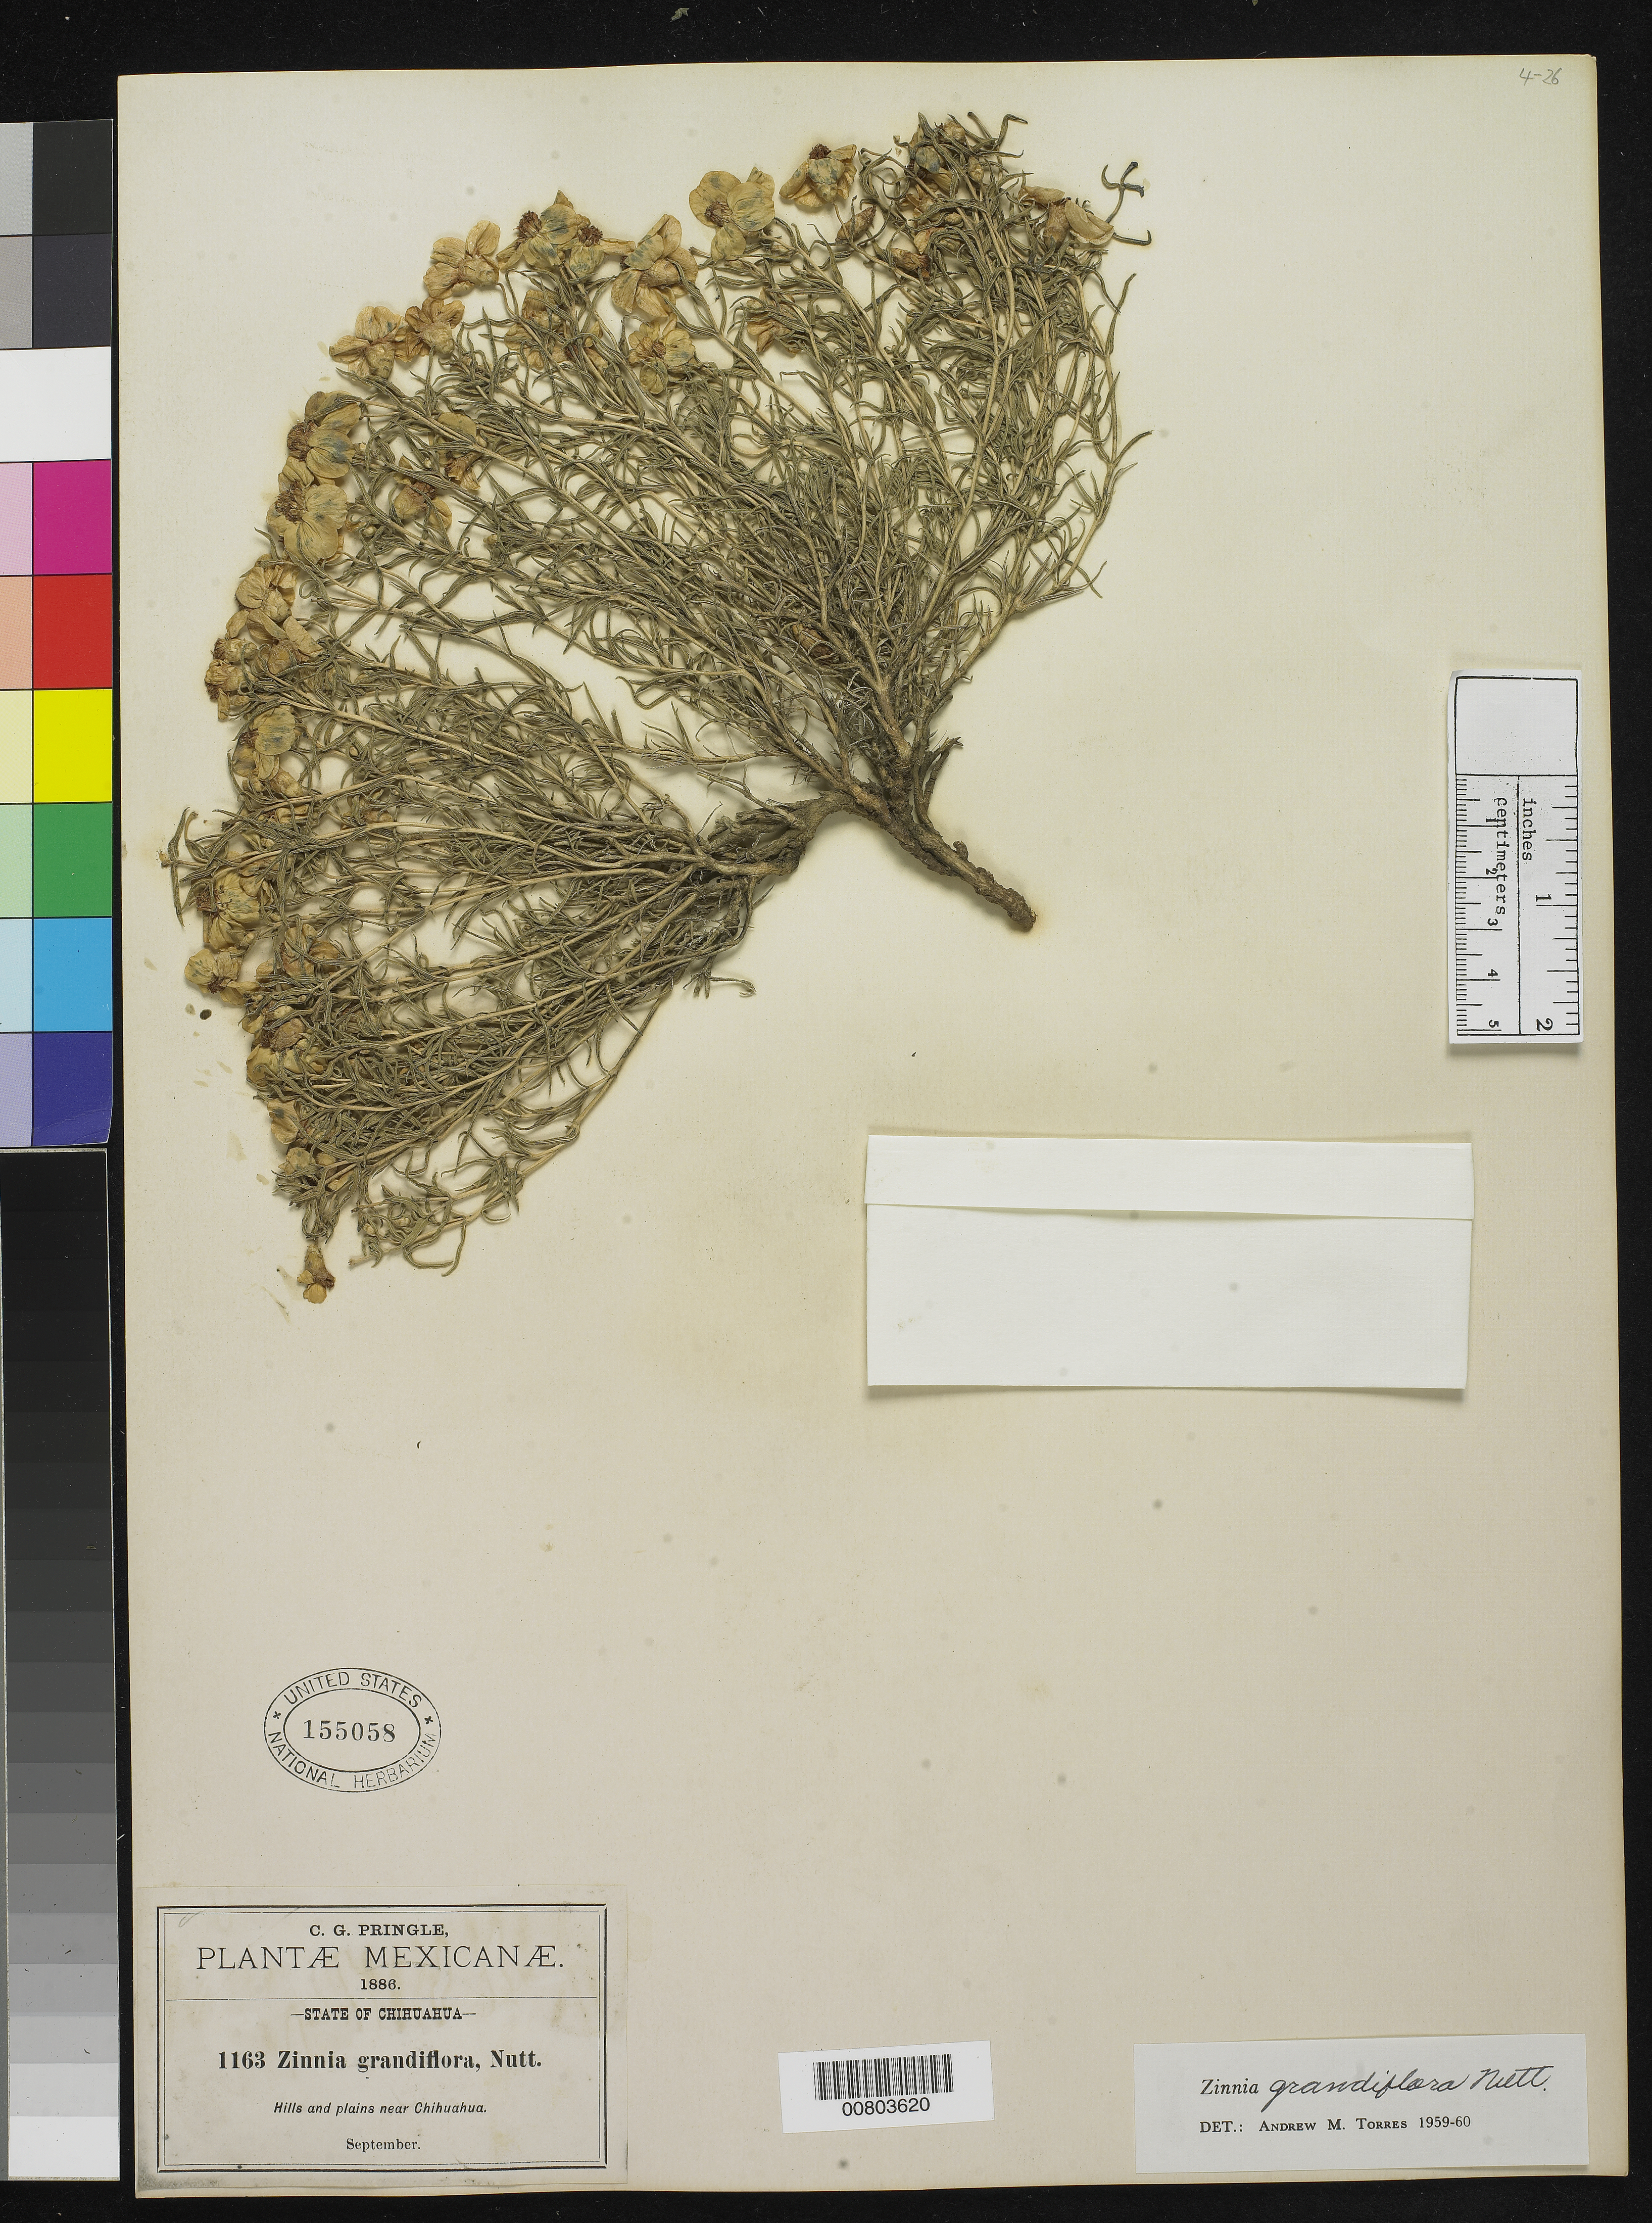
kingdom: Plantae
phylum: Tracheophyta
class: Magnoliopsida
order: Asterales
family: Asteraceae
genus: Zinnia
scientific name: Zinnia grandiflora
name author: Nutt.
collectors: C. G. Pringle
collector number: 1163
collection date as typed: Sep 1886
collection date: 1886-09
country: Mexico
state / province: Chihuahua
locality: Near Chihuahua.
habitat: Hills and plains.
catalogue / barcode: US 155058